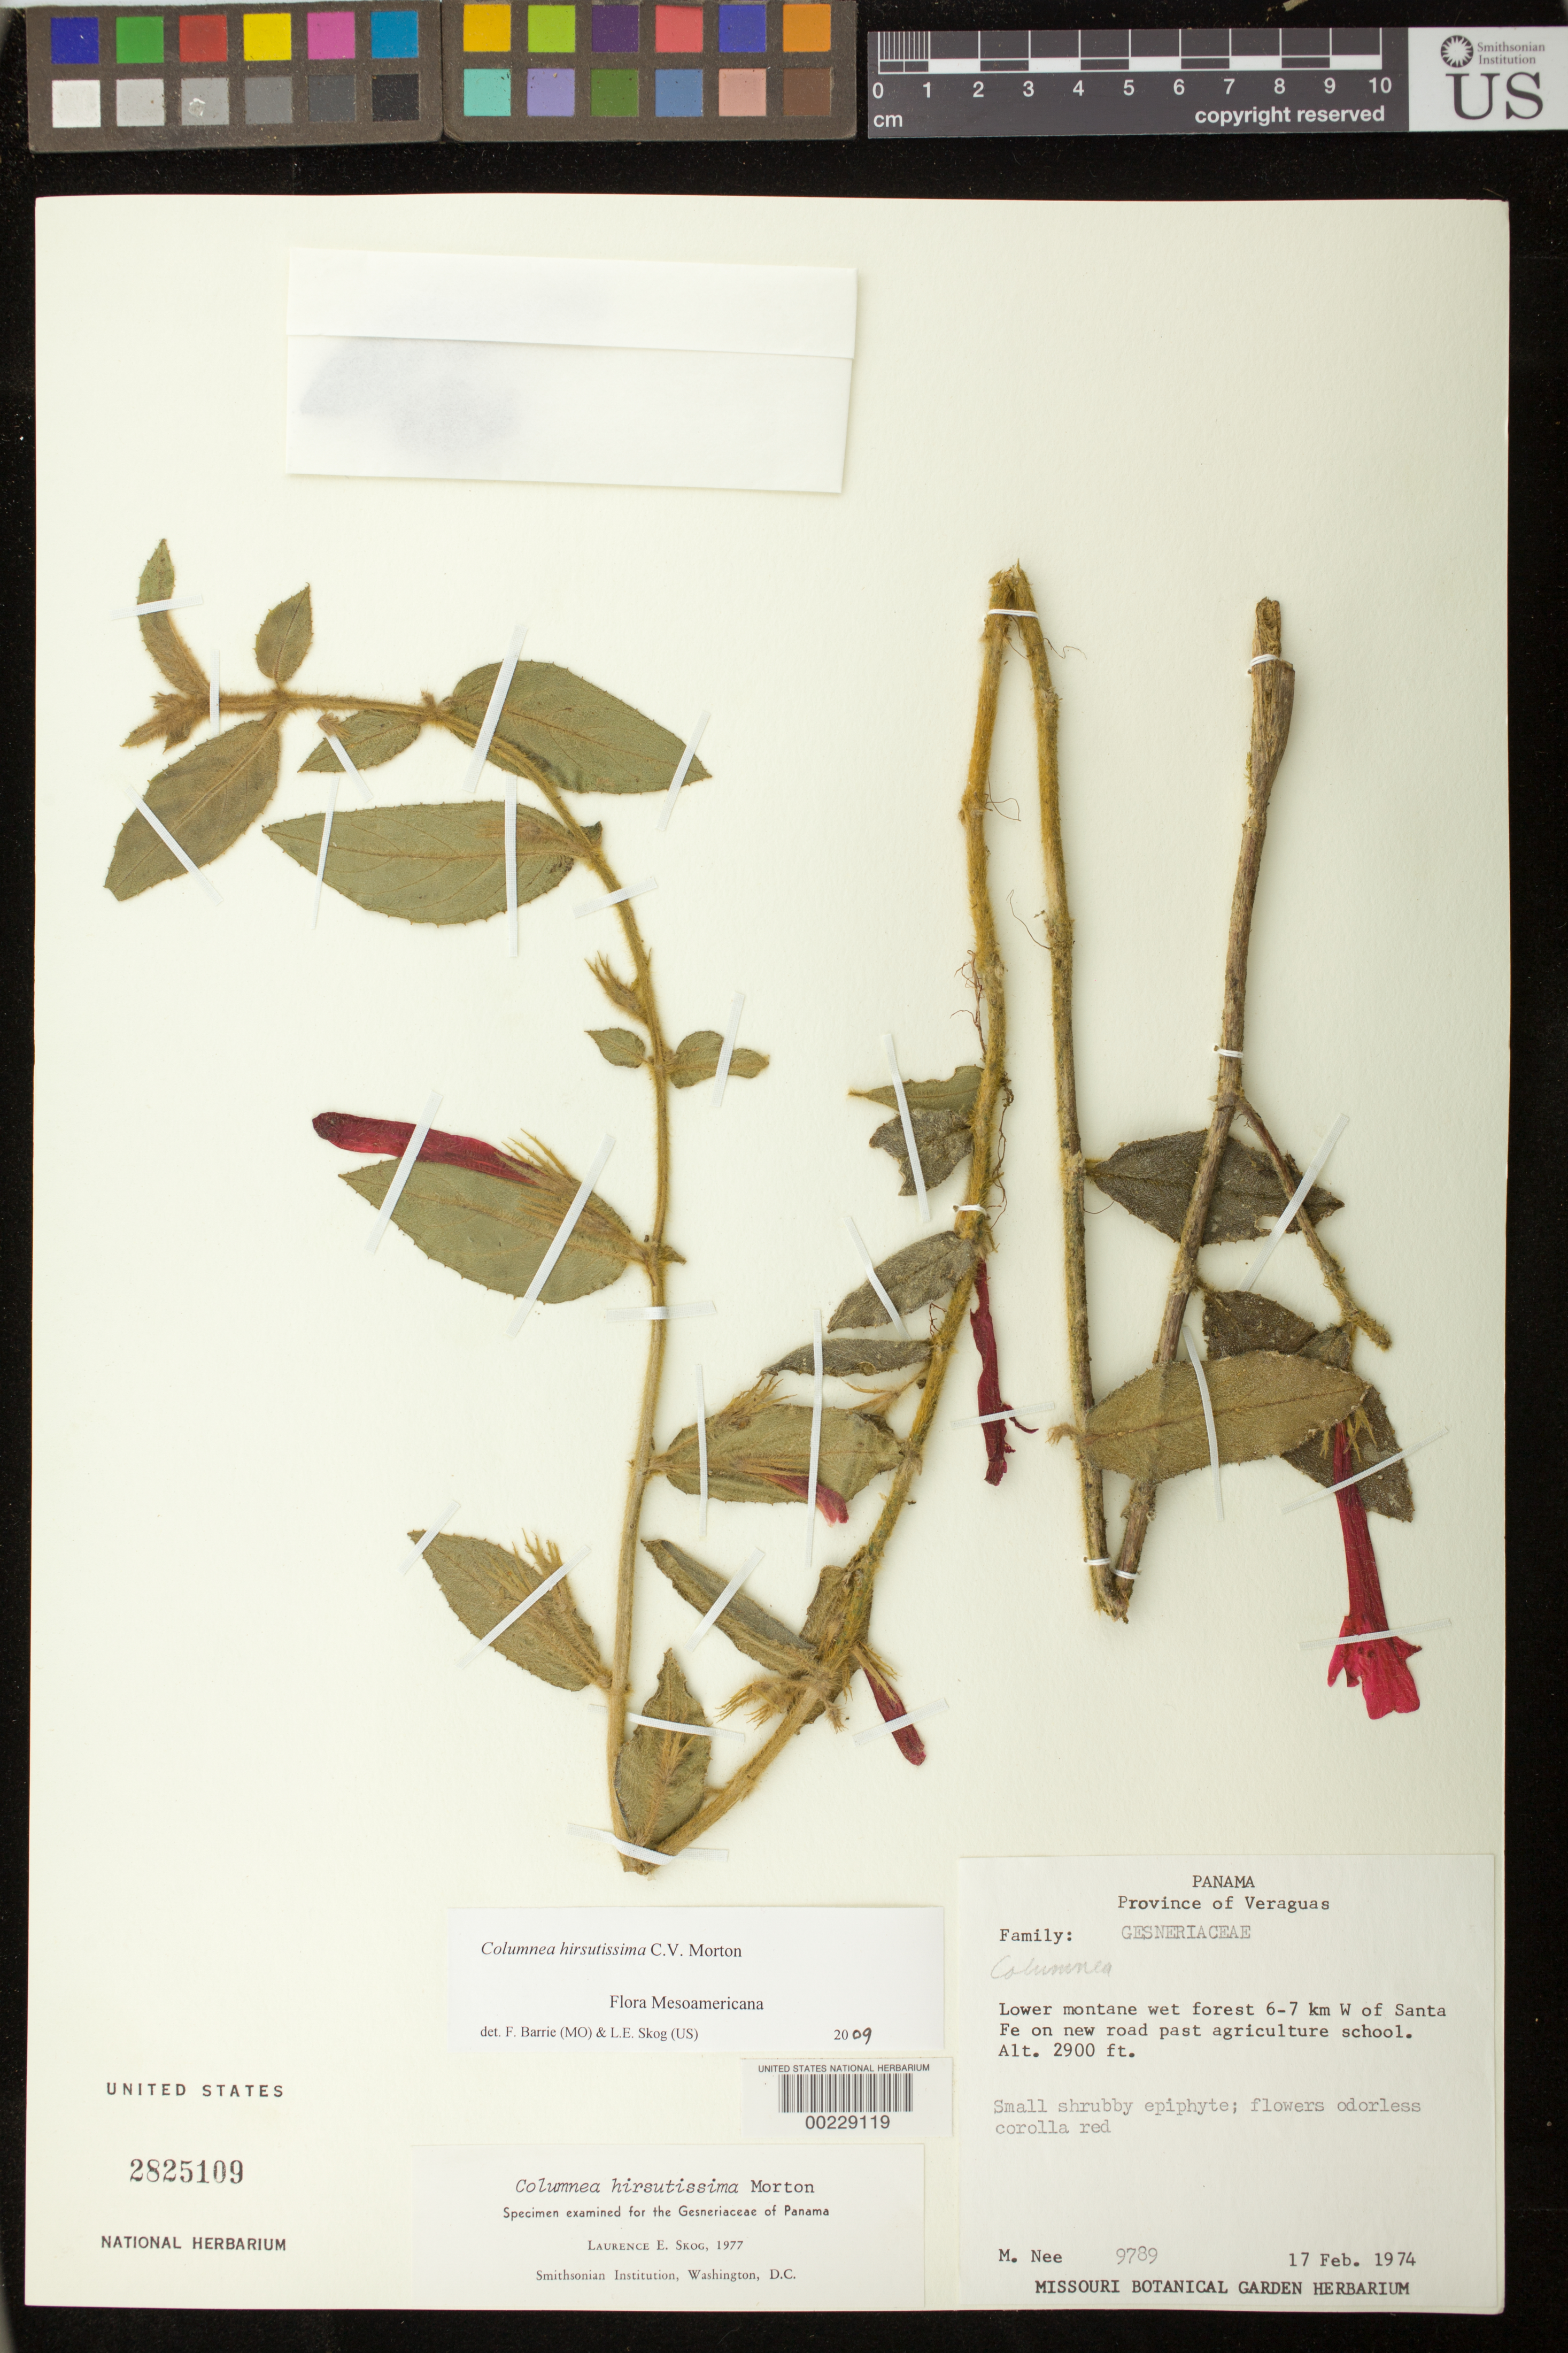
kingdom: Plantae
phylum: Tracheophyta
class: Magnoliopsida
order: Lamiales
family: Gesneriaceae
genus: Columnea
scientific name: Columnea hirsutissima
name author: C.V. Morton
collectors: M. Nee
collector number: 9789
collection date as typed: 17 Feb 1974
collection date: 1974-02-17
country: Panama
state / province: Veraguas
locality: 6-7 km W of Santa Fe on new road past agriculture school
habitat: Lower montane wet forest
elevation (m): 884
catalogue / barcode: US 2825109